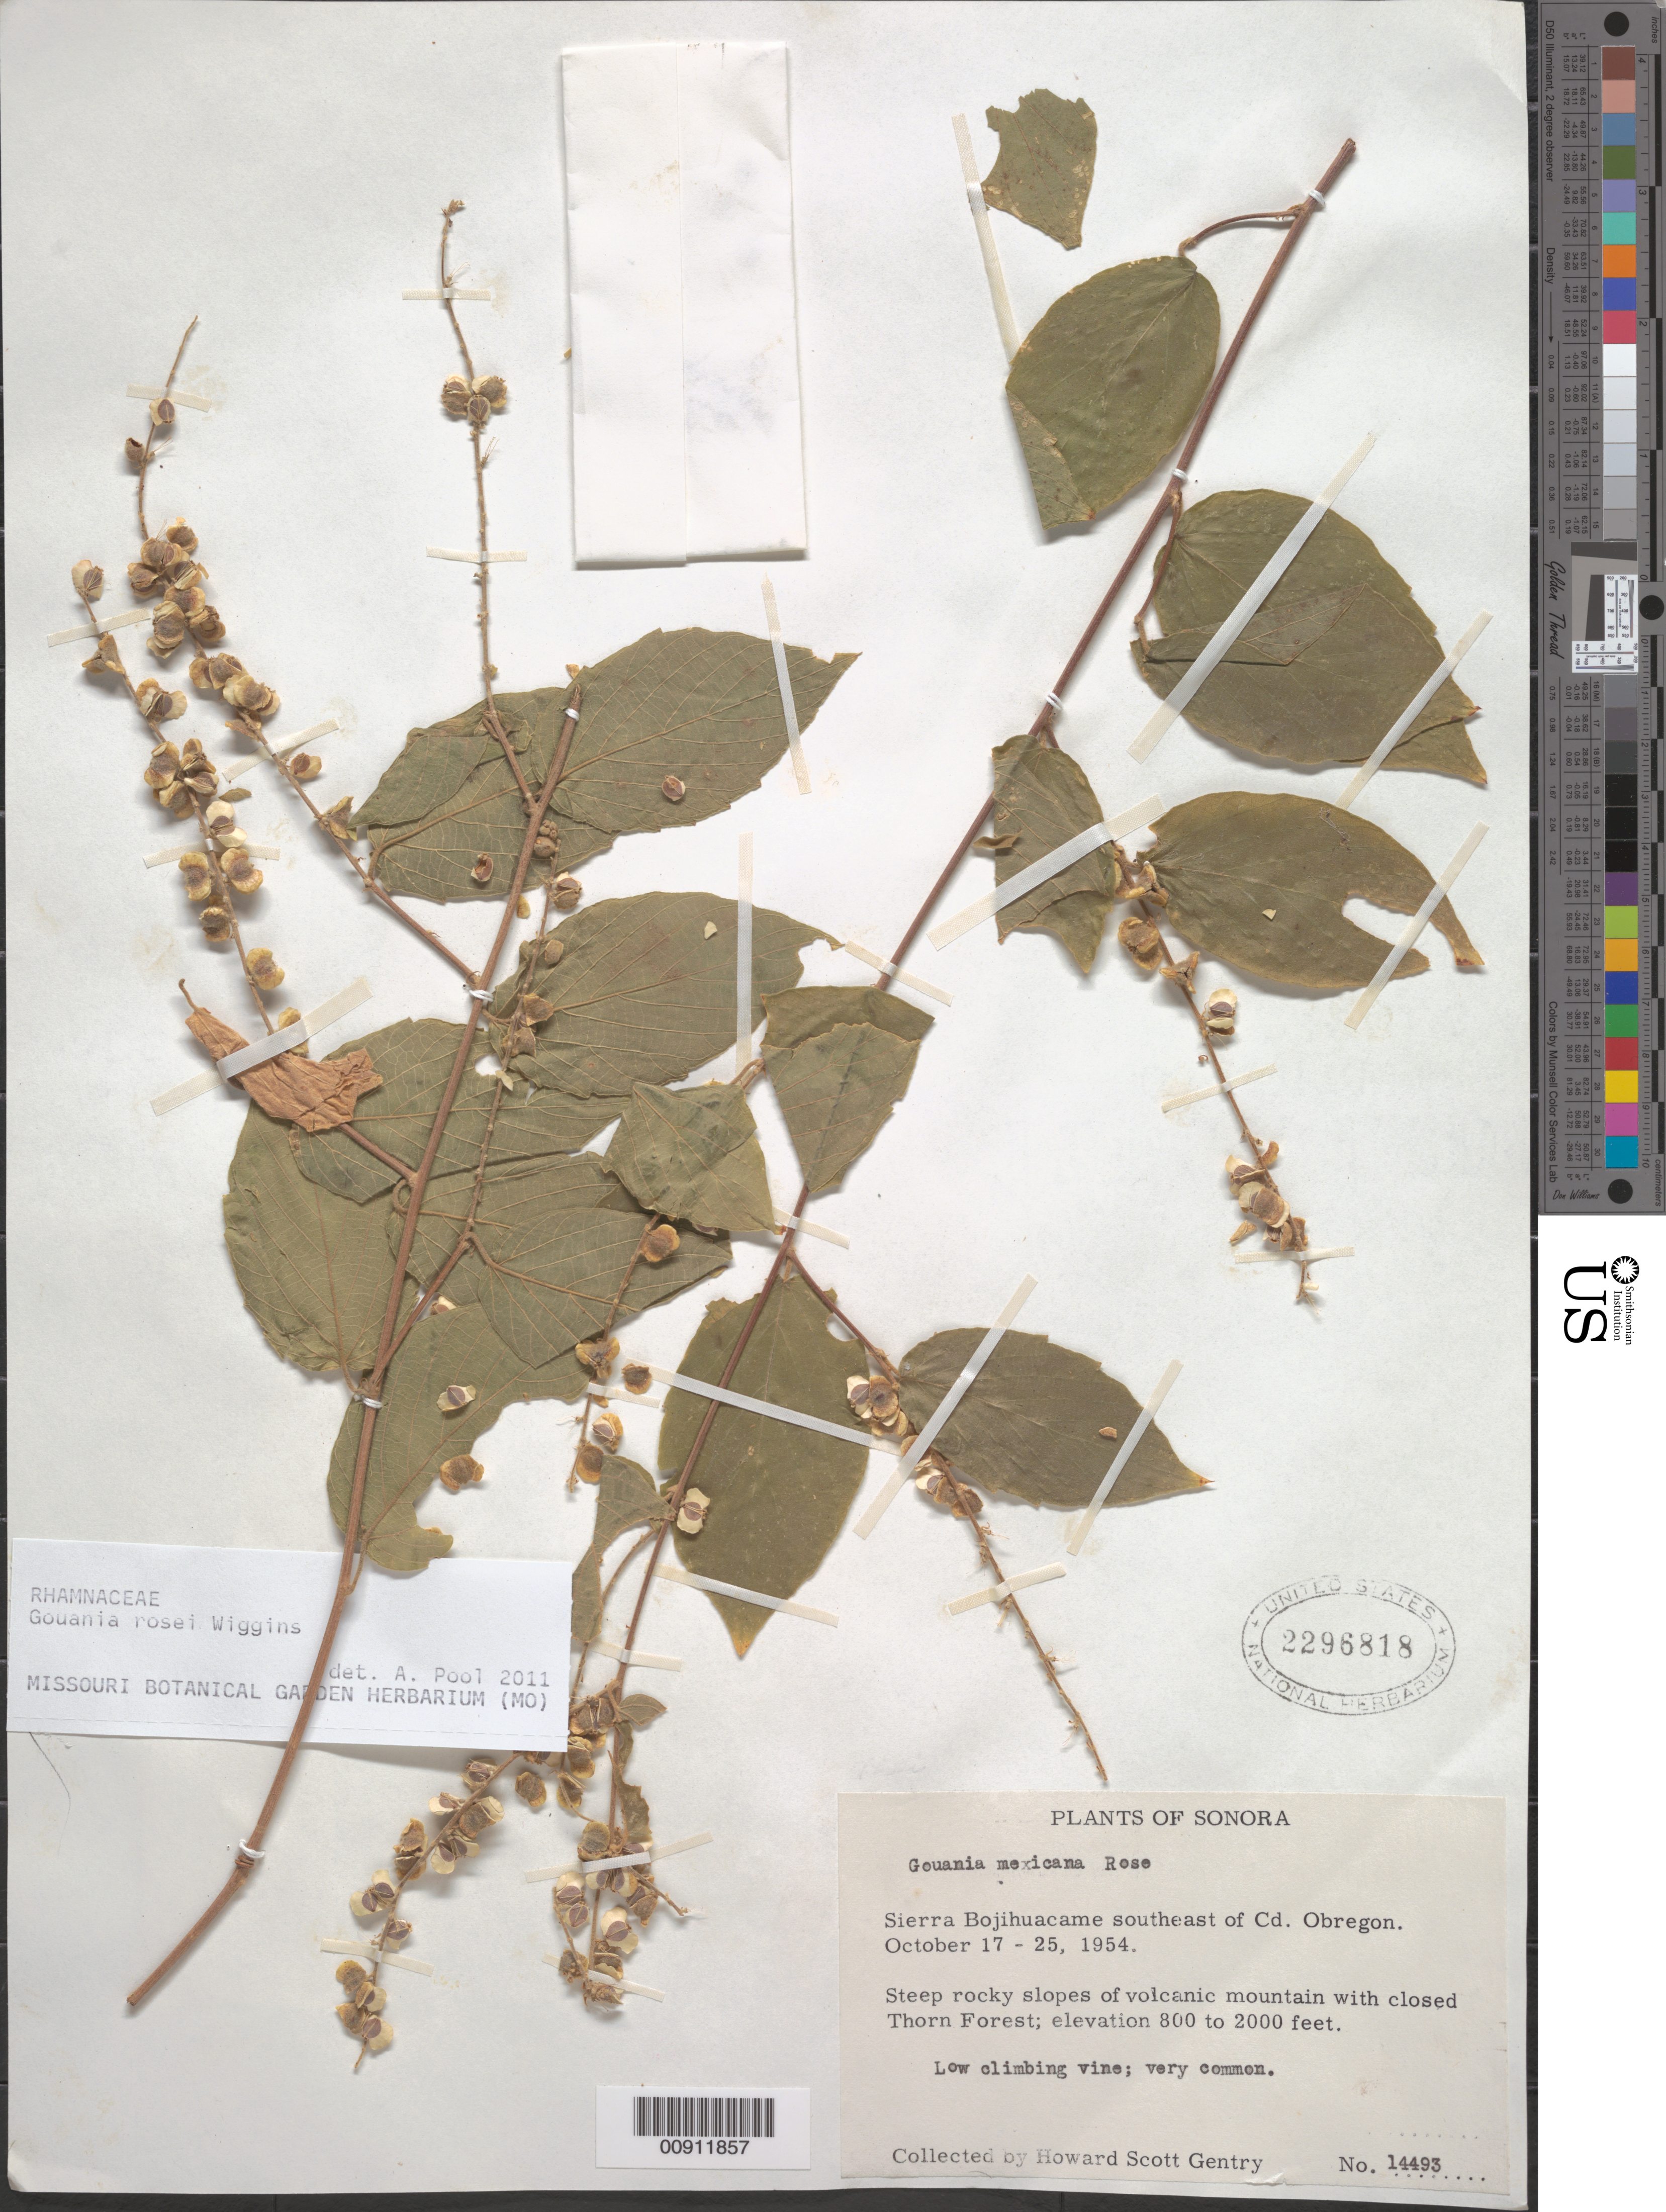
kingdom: Plantae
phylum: Tracheophyta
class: Magnoliopsida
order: Rosales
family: Rhamnaceae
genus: Gouania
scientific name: Gouania rosei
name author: Wiggins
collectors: H. S. Gentry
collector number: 14493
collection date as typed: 17 Oct 1954 to 25 Oct 1954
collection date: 1954-10-17/1954-10-25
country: Mexico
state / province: Sonora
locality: Sierra Bojihuacame southeast of Cd. Obregon.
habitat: Steep rocky slopes of volcanic mountain with closed Thorn Forest.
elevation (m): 244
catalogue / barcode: US 2296818